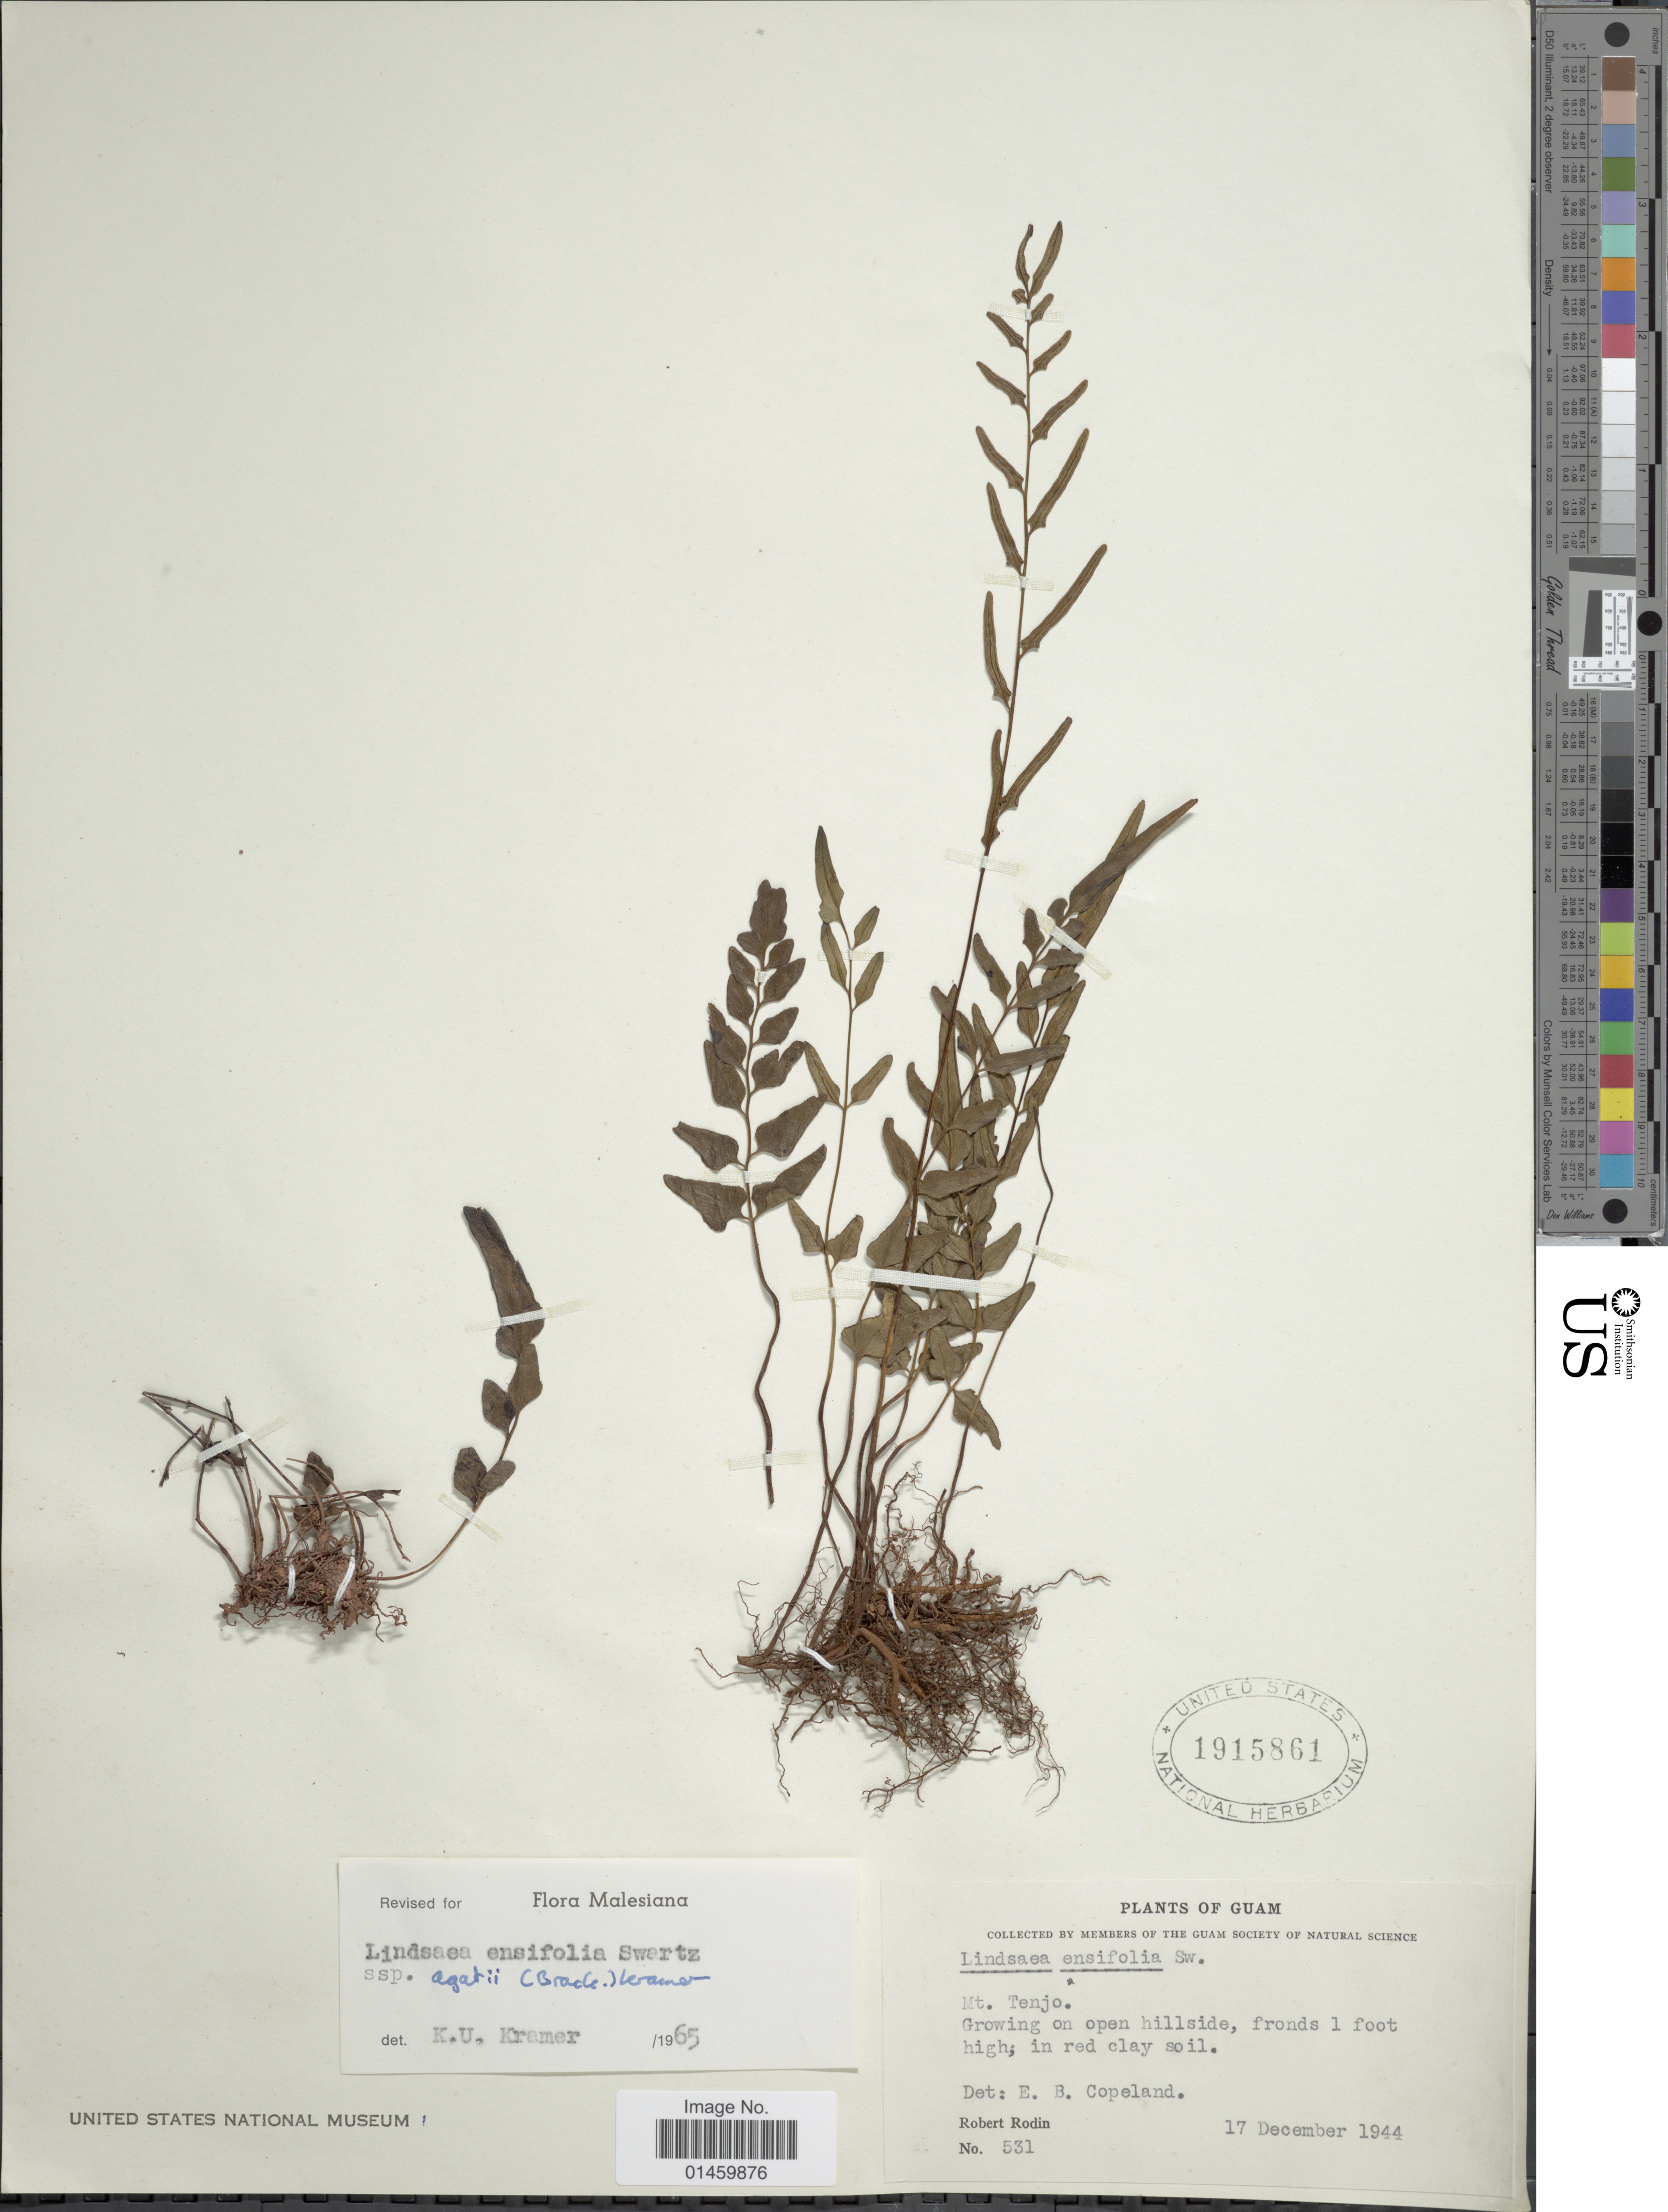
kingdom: Plantae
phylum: Tracheophyta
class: Polypodiopsida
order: Polypodiales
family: Lindsaeaceae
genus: Lindsaea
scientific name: Lindsaea ensifolia subsp. agatii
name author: (Brack.) K.U. Kramer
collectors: R. Rodin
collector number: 531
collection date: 1944-12-17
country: Guam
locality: Mt. Tenjo.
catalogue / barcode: US 1915861